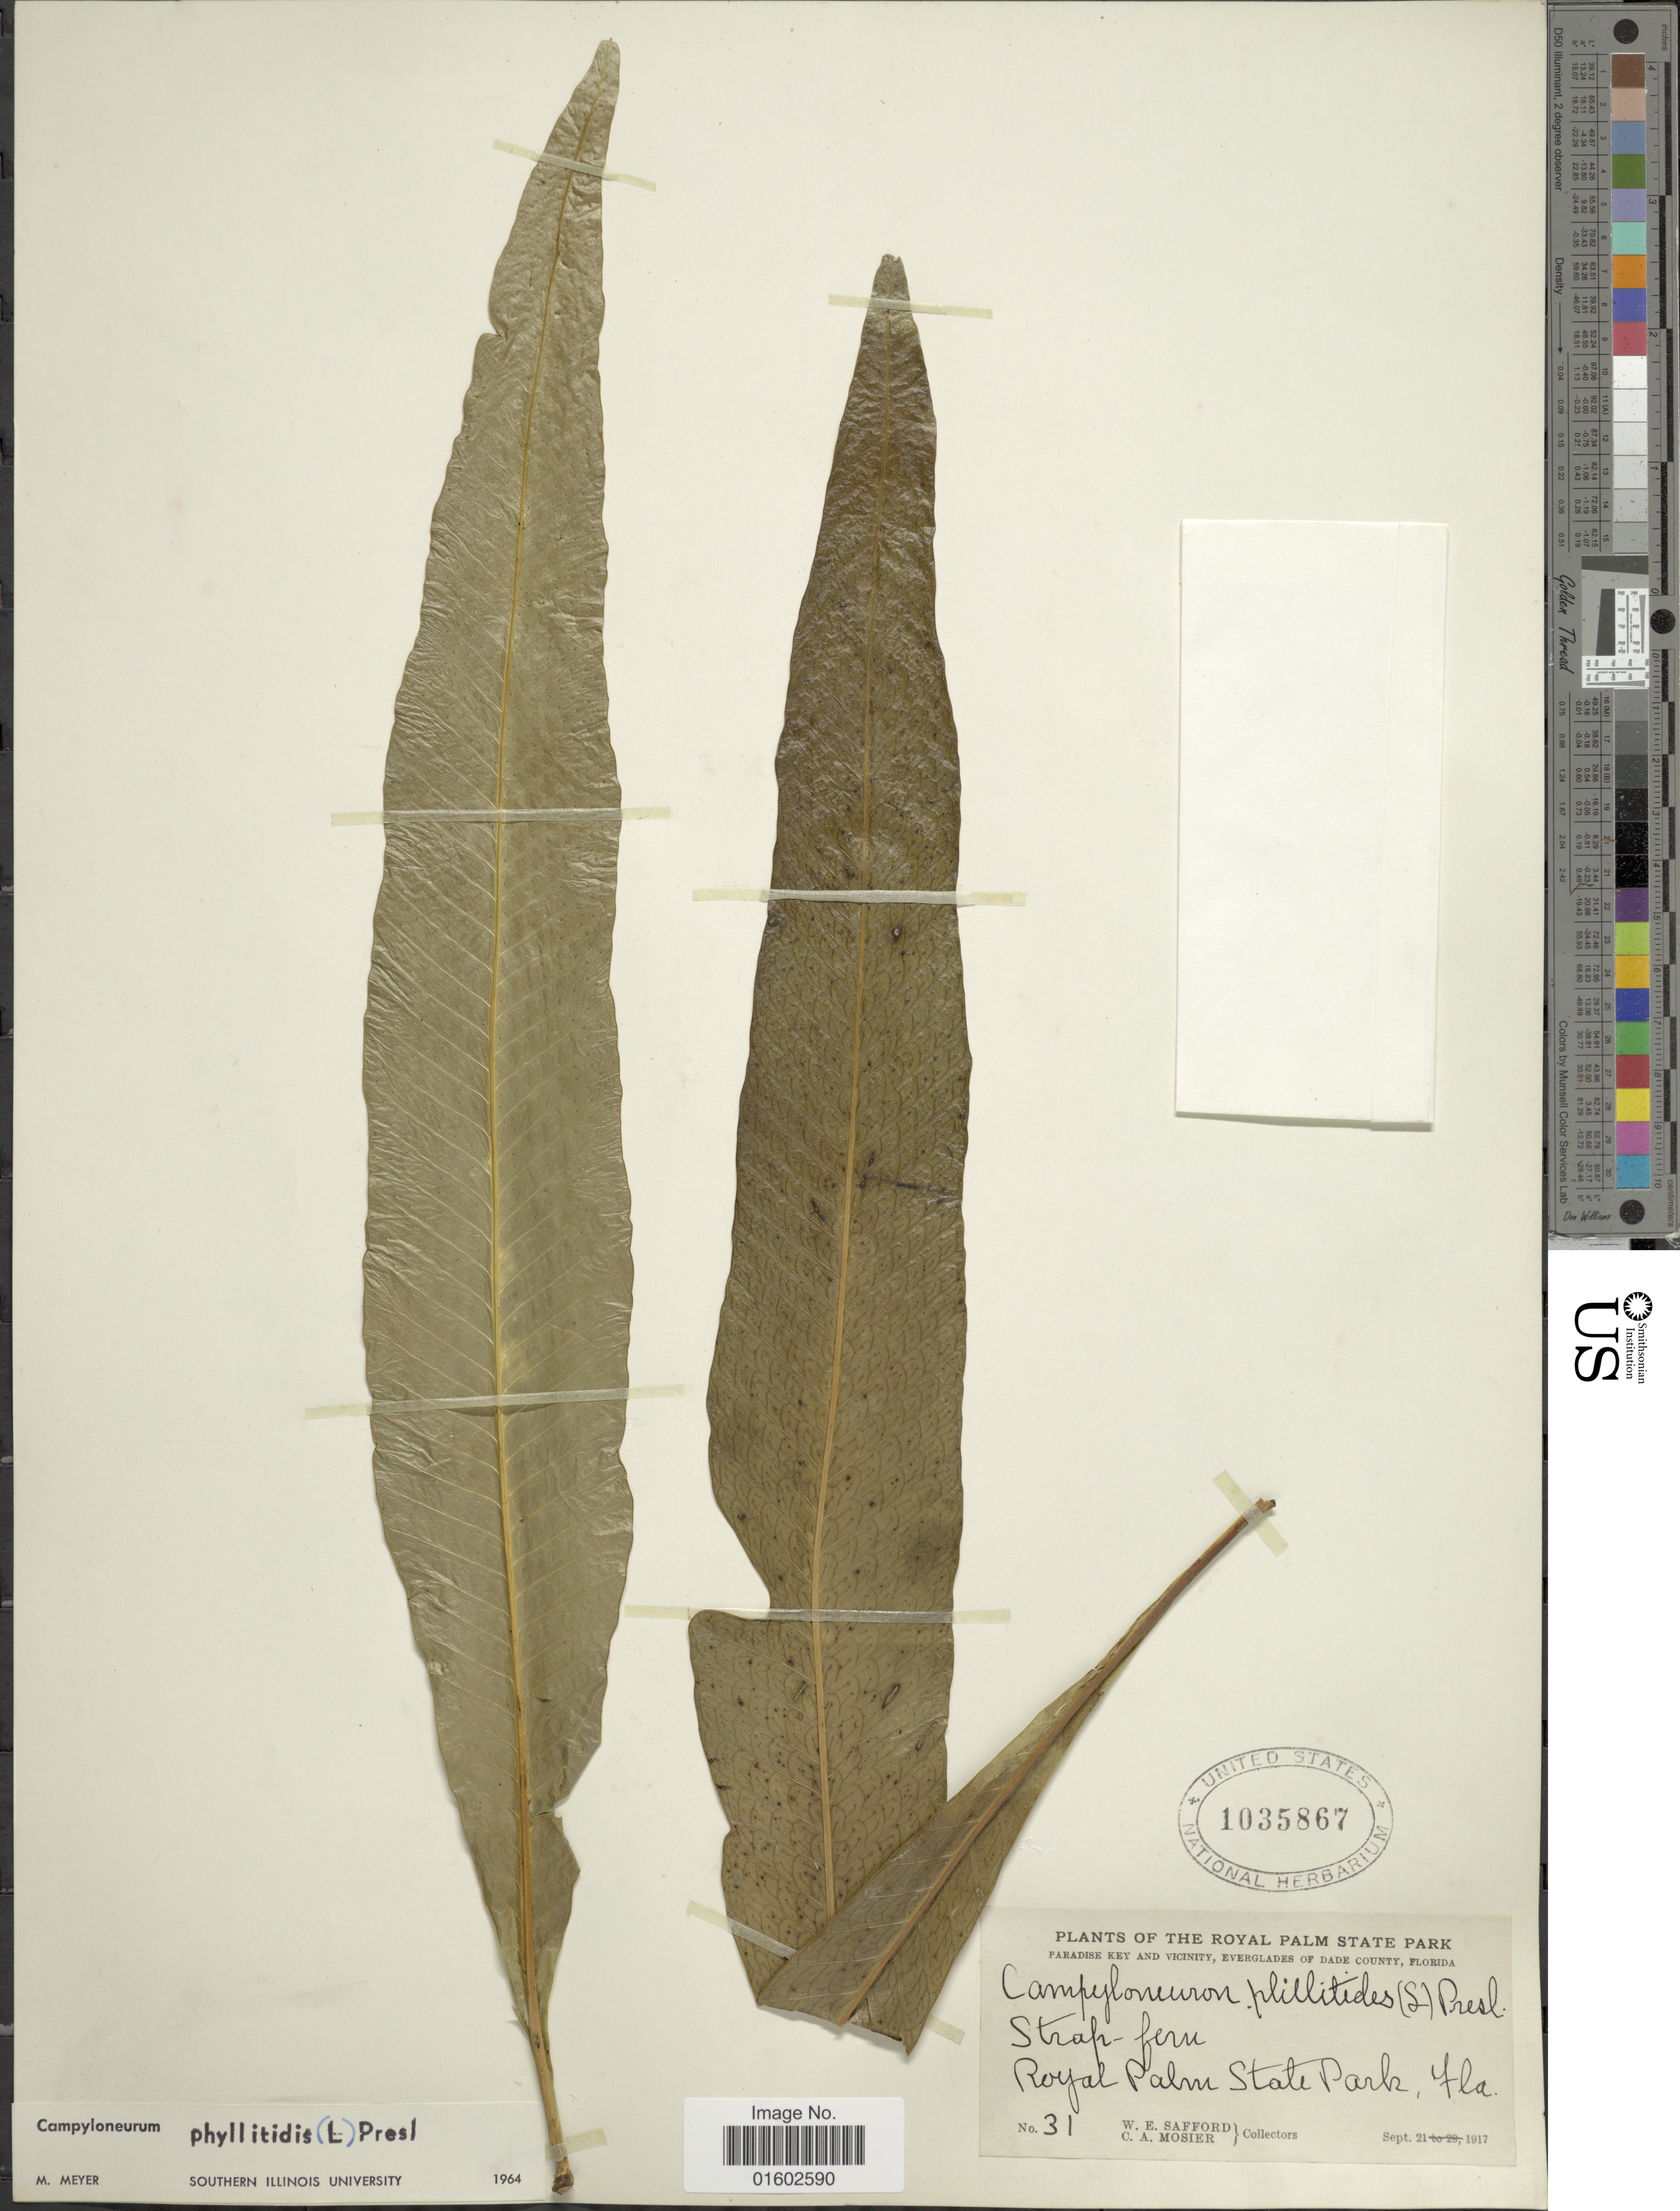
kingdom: Plantae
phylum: Tracheophyta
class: Polypodiopsida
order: Polypodiales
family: Polypodiaceae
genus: Campyloneurum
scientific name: Campyloneurum phyllitidis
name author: (L.) C. Presl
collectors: W. E. Safford & C. A. Mosier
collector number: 31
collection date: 1917-09-21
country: United States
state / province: Florida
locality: The Royal Palm State Park, Paradise Key and Vicinity, Everglades of Dade County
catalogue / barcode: US 1035867